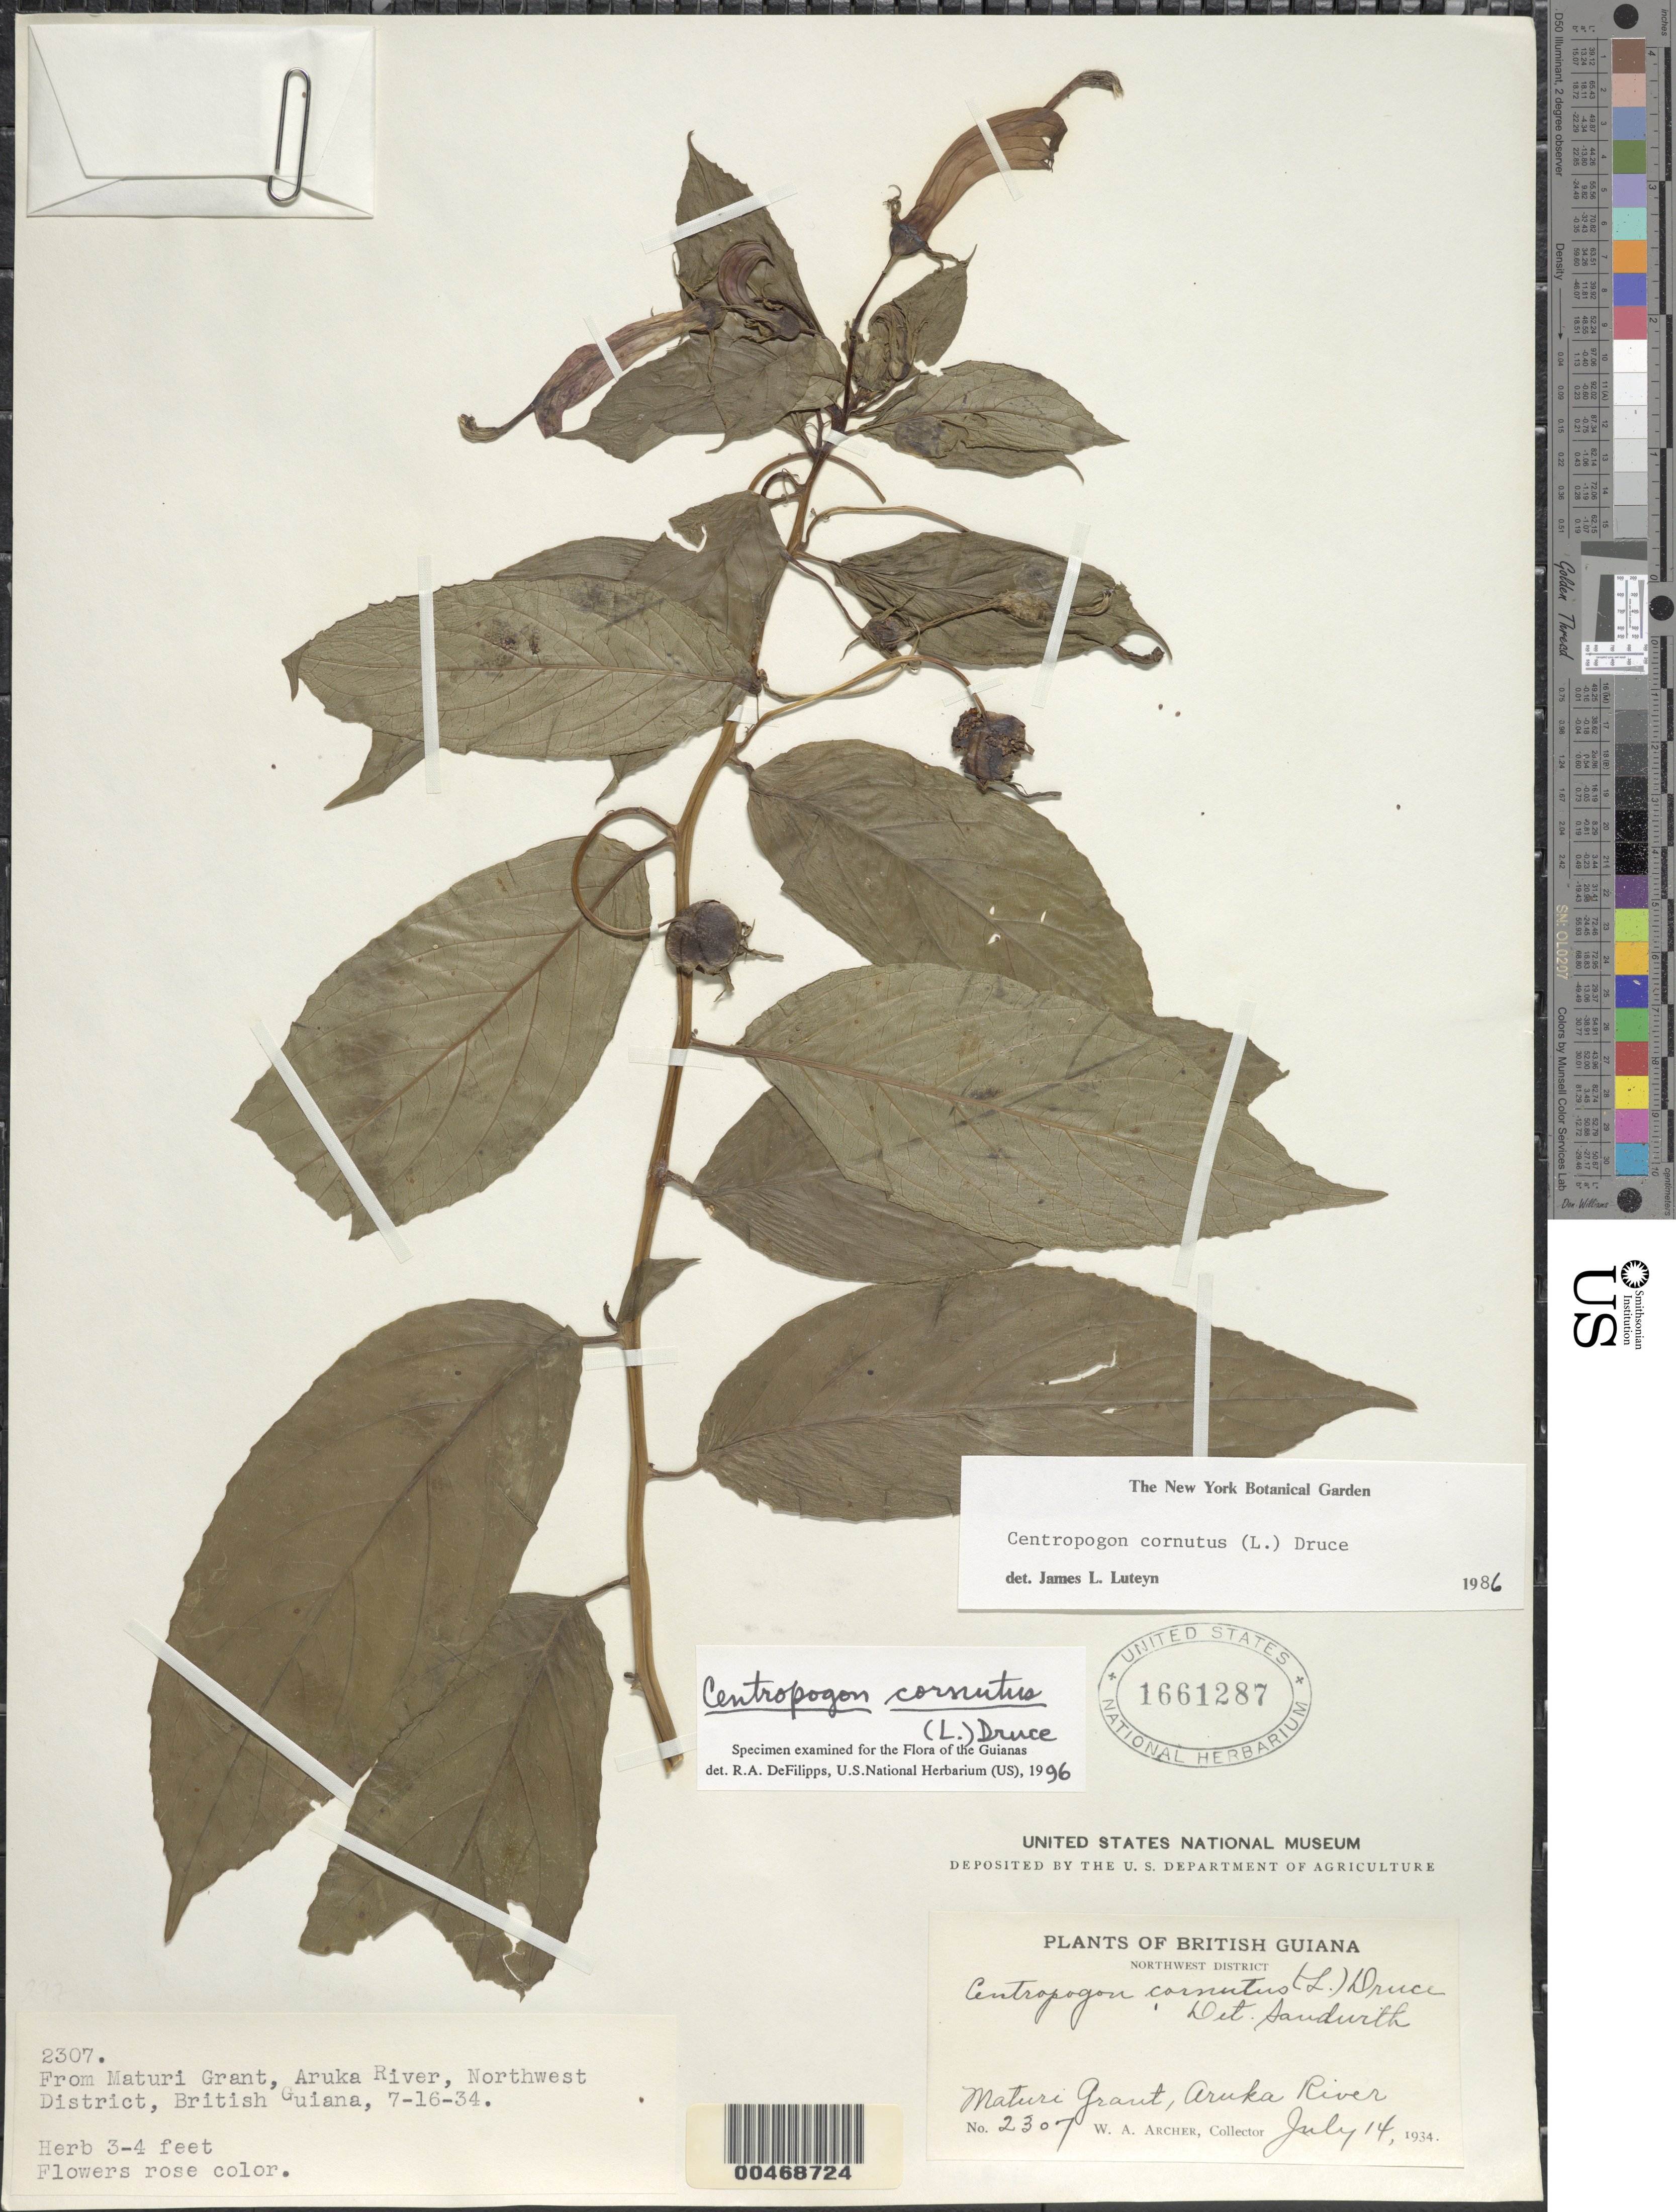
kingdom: Plantae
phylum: Tracheophyta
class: Magnoliopsida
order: Asterales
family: Campanulaceae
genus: Centropogon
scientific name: Centropogon cornutus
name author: (L.) Druce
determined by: DeFilipps, R. A.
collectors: W. A. Archer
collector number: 2307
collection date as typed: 14-Jul-34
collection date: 1934-07-14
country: Guyana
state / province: Barima-Waini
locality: Maturi Grant, Aruka River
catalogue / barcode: US 1661287